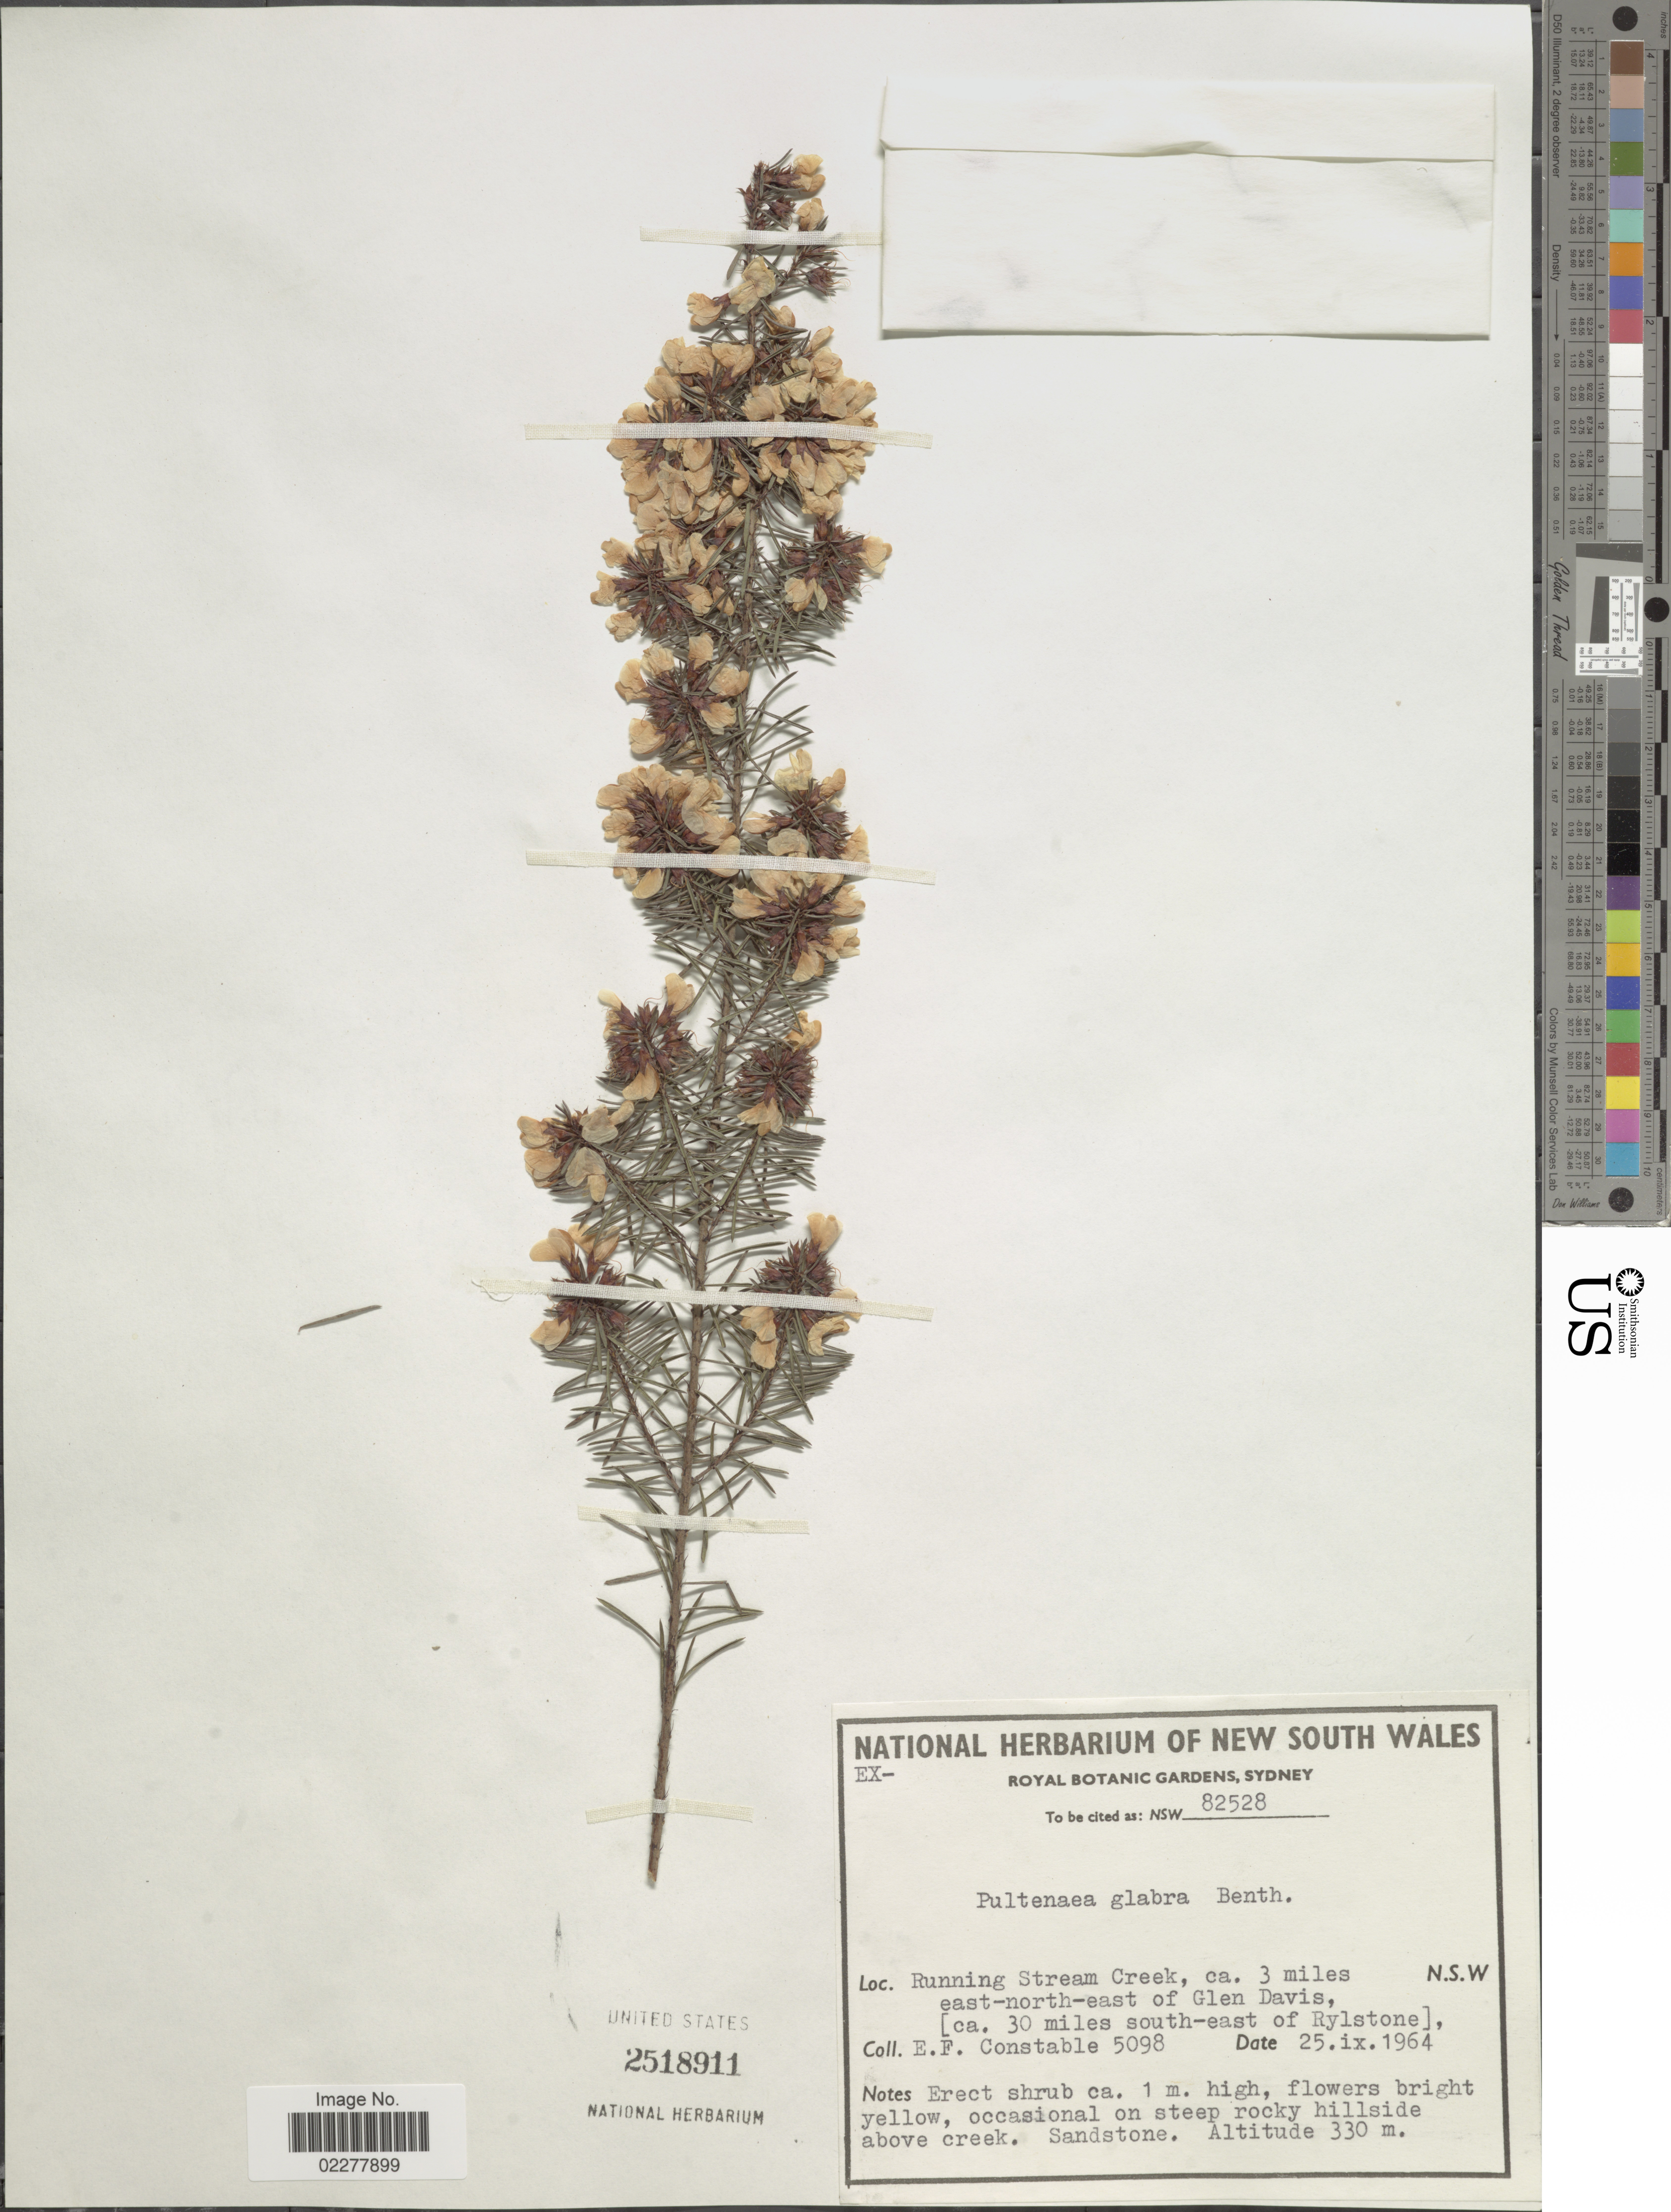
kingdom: Plantae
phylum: Tracheophyta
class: Magnoliopsida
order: Fabales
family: Fabaceae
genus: Pultenaea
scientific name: Pultenaea glabra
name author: Benth.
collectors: E. F. Constable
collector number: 5098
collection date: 1964-09-25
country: Australia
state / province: New South Wales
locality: Running Stream Creek, ca. 3 miles east-north-east of Glen Davis, (ca. 30 miles south-east of Rylstone). N.S.W.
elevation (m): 330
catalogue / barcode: US 2518911